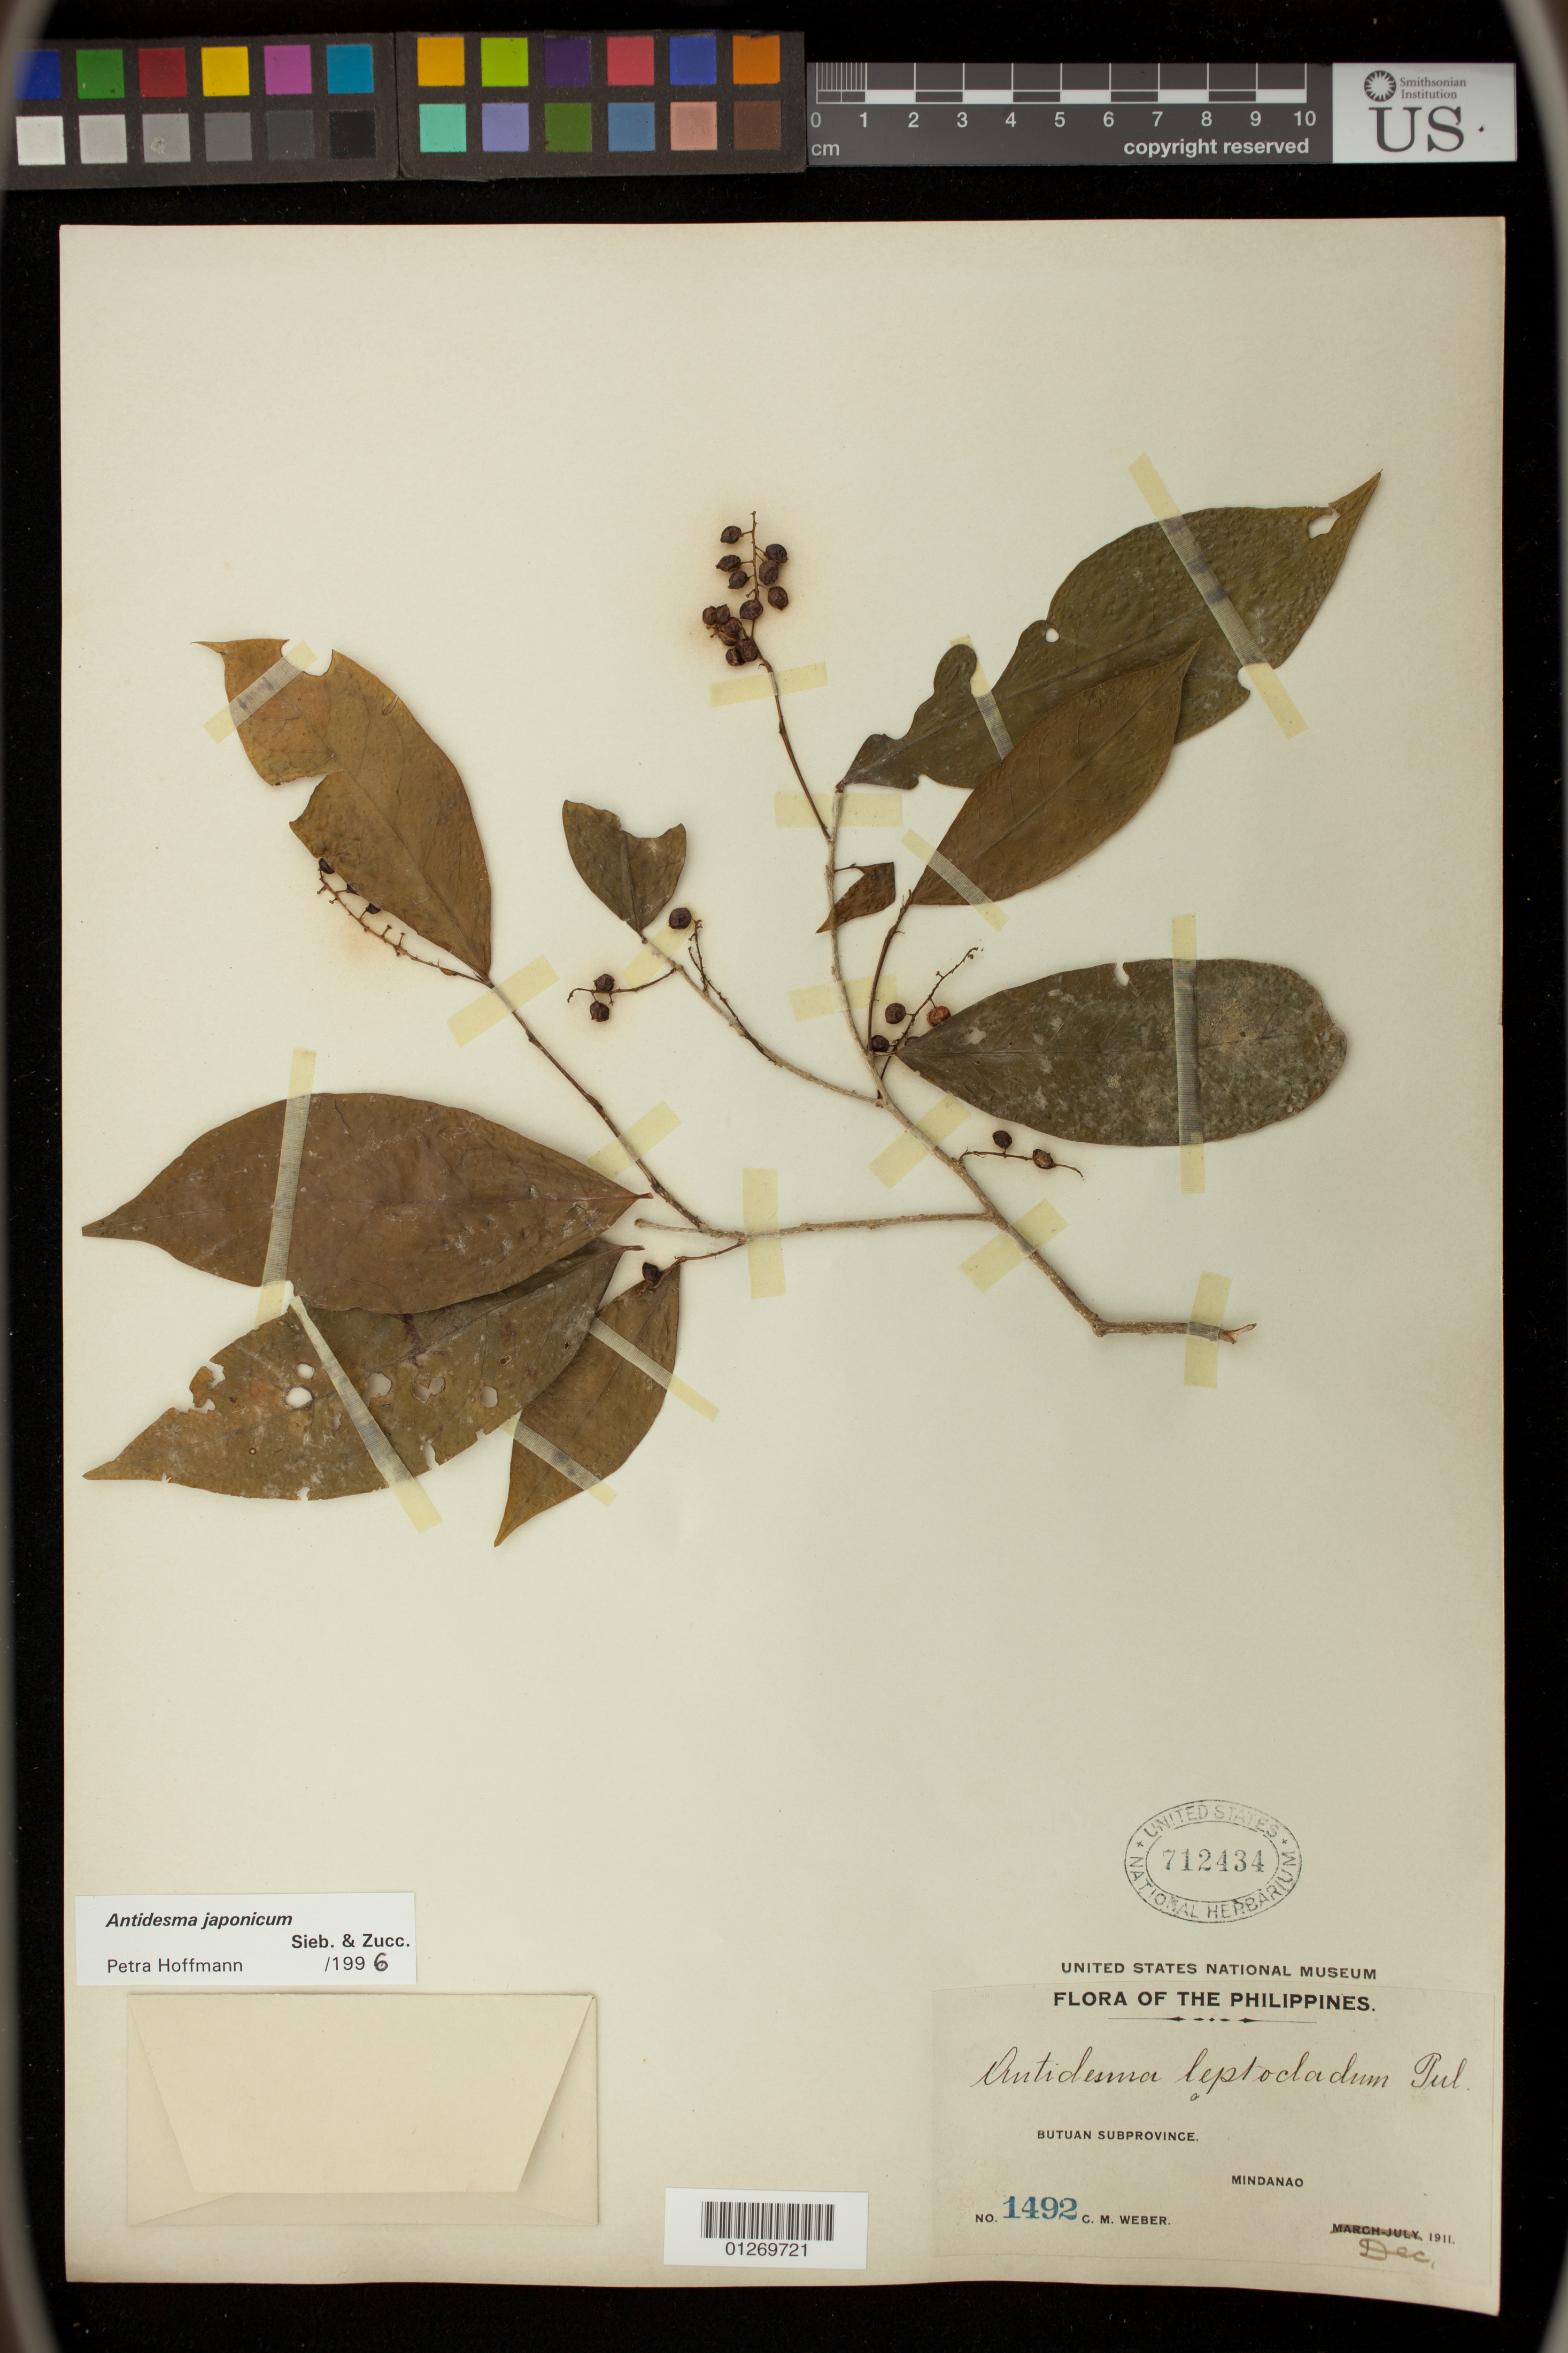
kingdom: Plantae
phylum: Tracheophyta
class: Magnoliopsida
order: Malpighiales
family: Phyllanthaceae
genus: Antidesma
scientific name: Antidesma japonicum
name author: Siebert & Zucc.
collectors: C. Webber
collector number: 1492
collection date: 1911-12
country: Philippines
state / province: Caraga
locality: Butuan subprovince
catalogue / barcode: US 712434